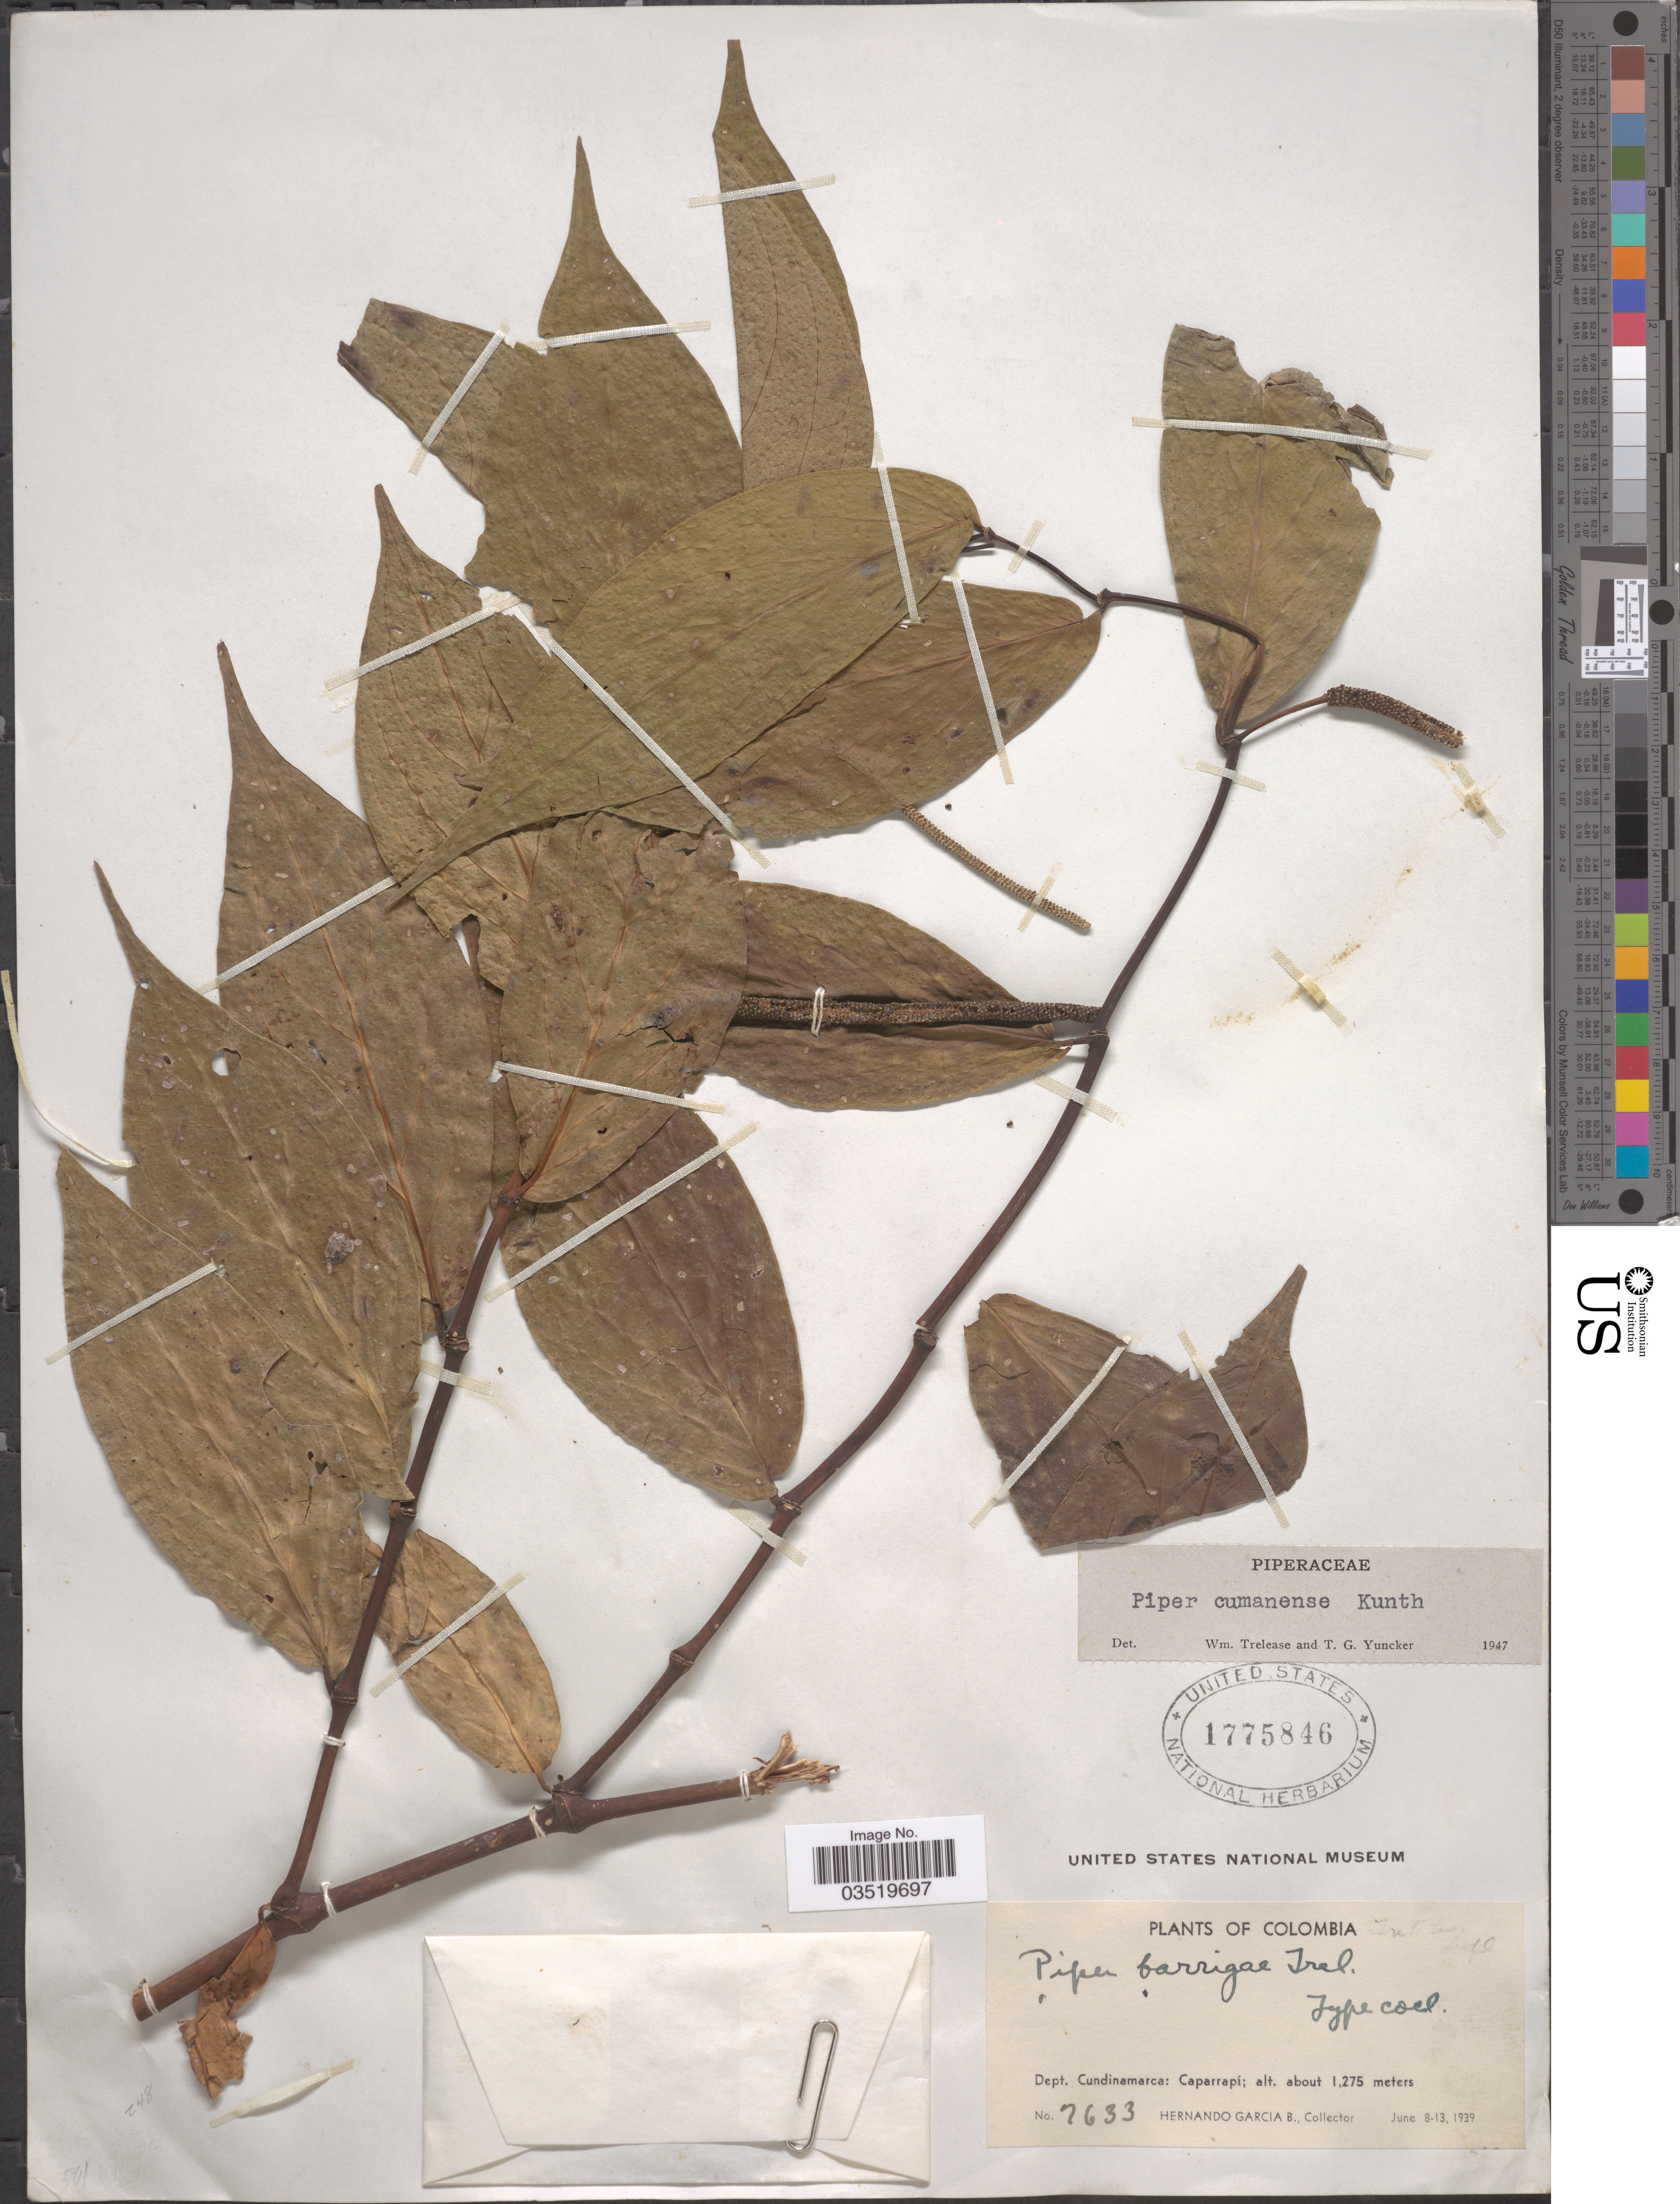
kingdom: Plantae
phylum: Tracheophyta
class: Magnoliopsida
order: Piperales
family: Piperaceae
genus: Piper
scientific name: Piper cumanense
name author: Kunth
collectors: H. García Barriga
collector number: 7633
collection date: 1939-06-08/1939-06-13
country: Colombia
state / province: Cundinamarca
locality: Dept. Cundinamarca: Caparrapí.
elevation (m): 1275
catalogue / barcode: US 1775846